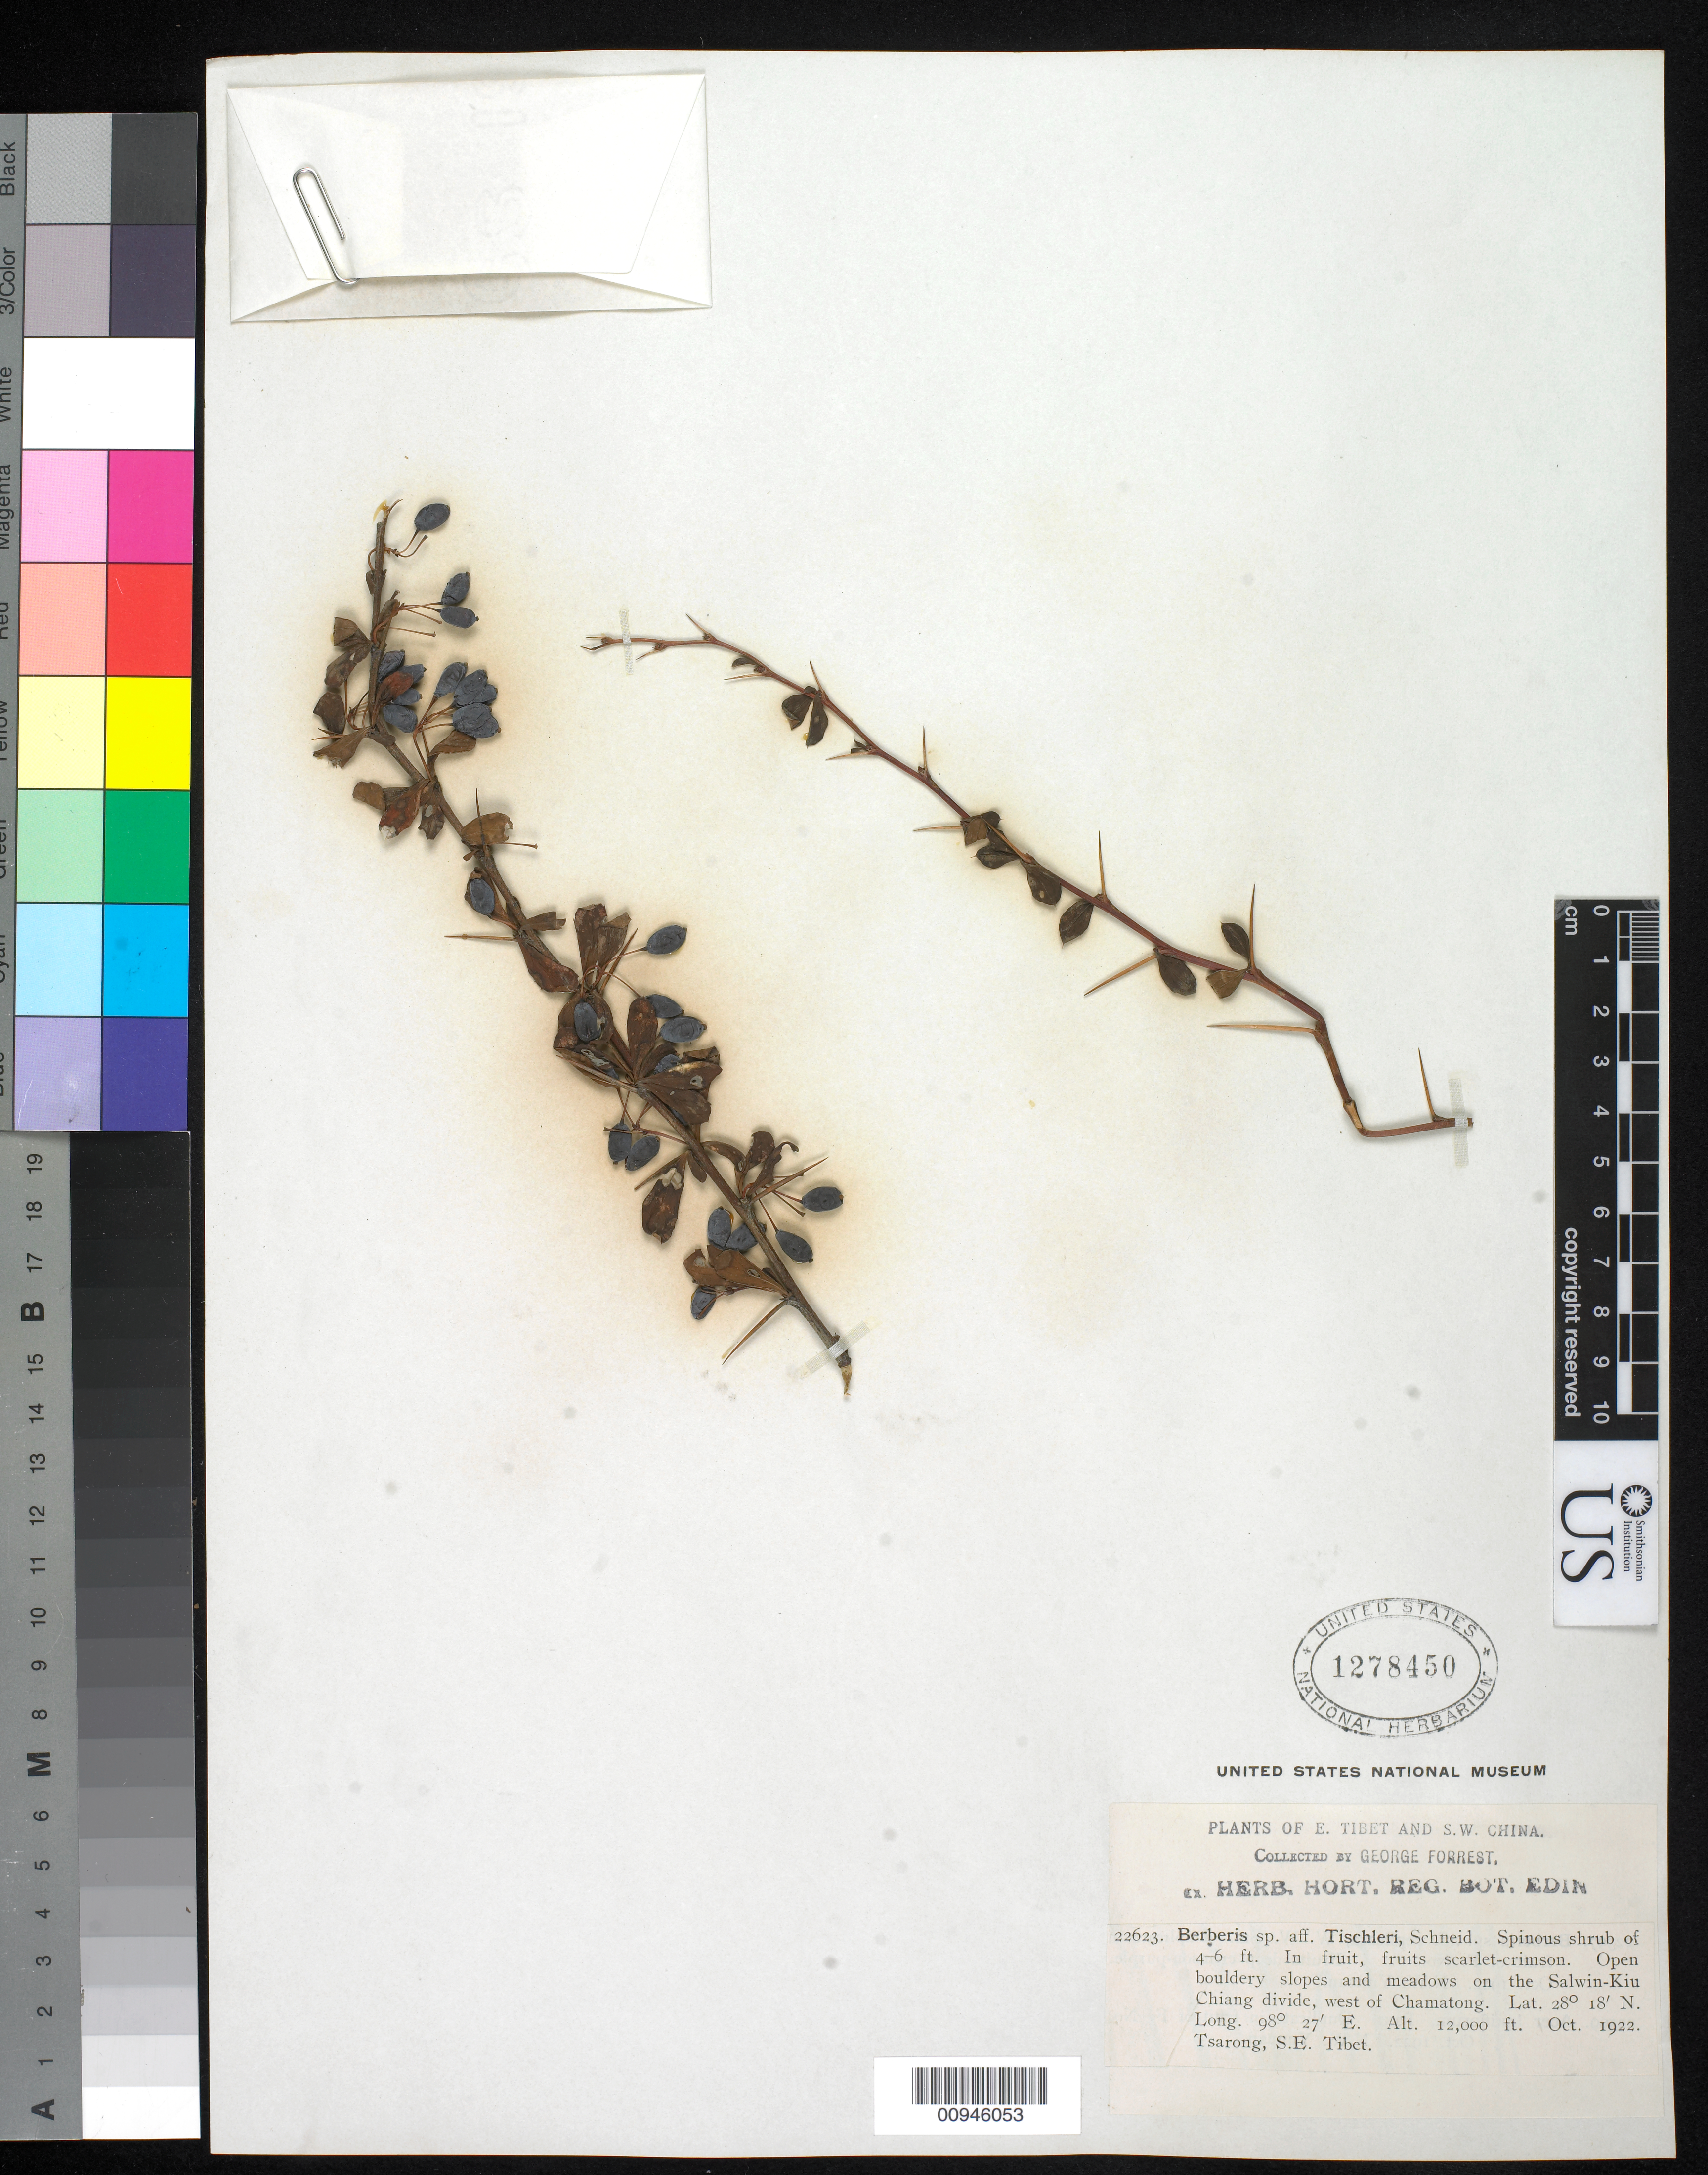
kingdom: Plantae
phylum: Tracheophyta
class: Magnoliopsida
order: Ranunculales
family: Berberidaceae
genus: Berberis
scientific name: Berberis tischleri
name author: C.K. Schneid.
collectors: G. Forrest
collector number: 22623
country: China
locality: SE Tibet, TsarongOn the Salwin-Kiu Chiang divide, W of Chamatong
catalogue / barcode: US 1278450